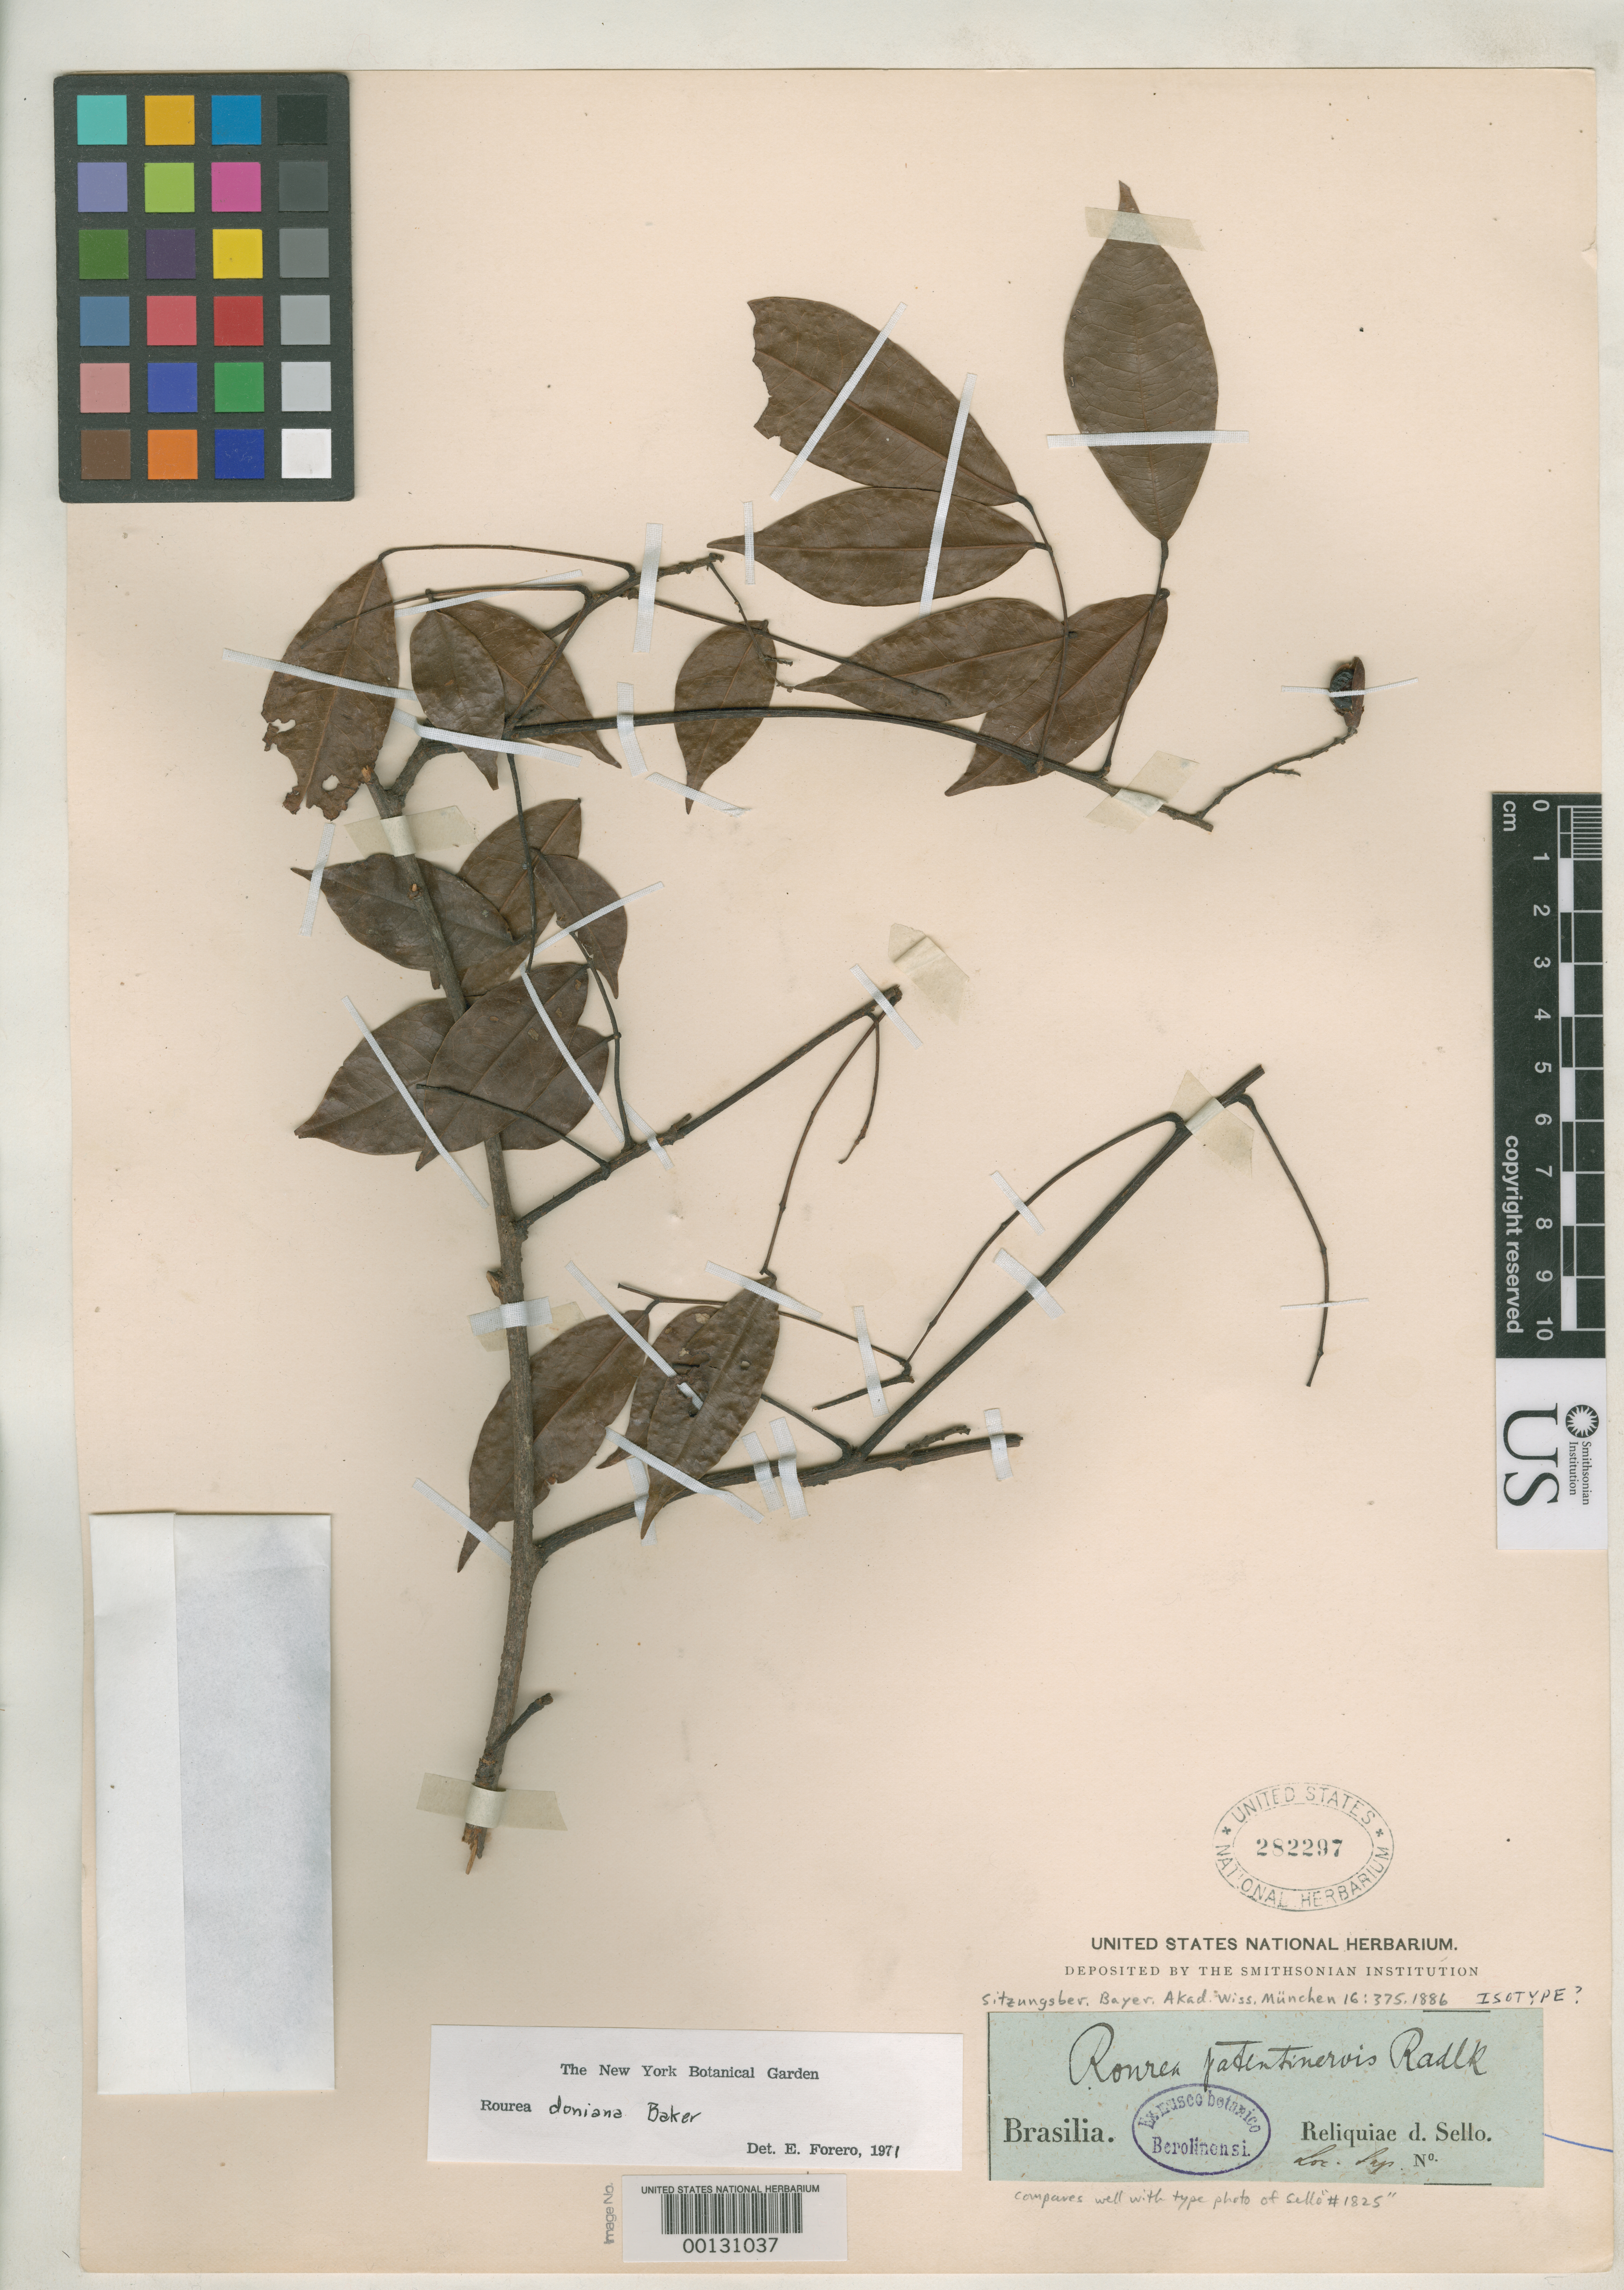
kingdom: Plantae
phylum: Tracheophyta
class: Magnoliopsida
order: Oxalidales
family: Connaraceae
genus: Rourea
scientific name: Rourea patentinervis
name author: Radlk.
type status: Possible Isotype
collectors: F. Sellow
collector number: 1825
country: Brazil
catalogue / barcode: US 282297